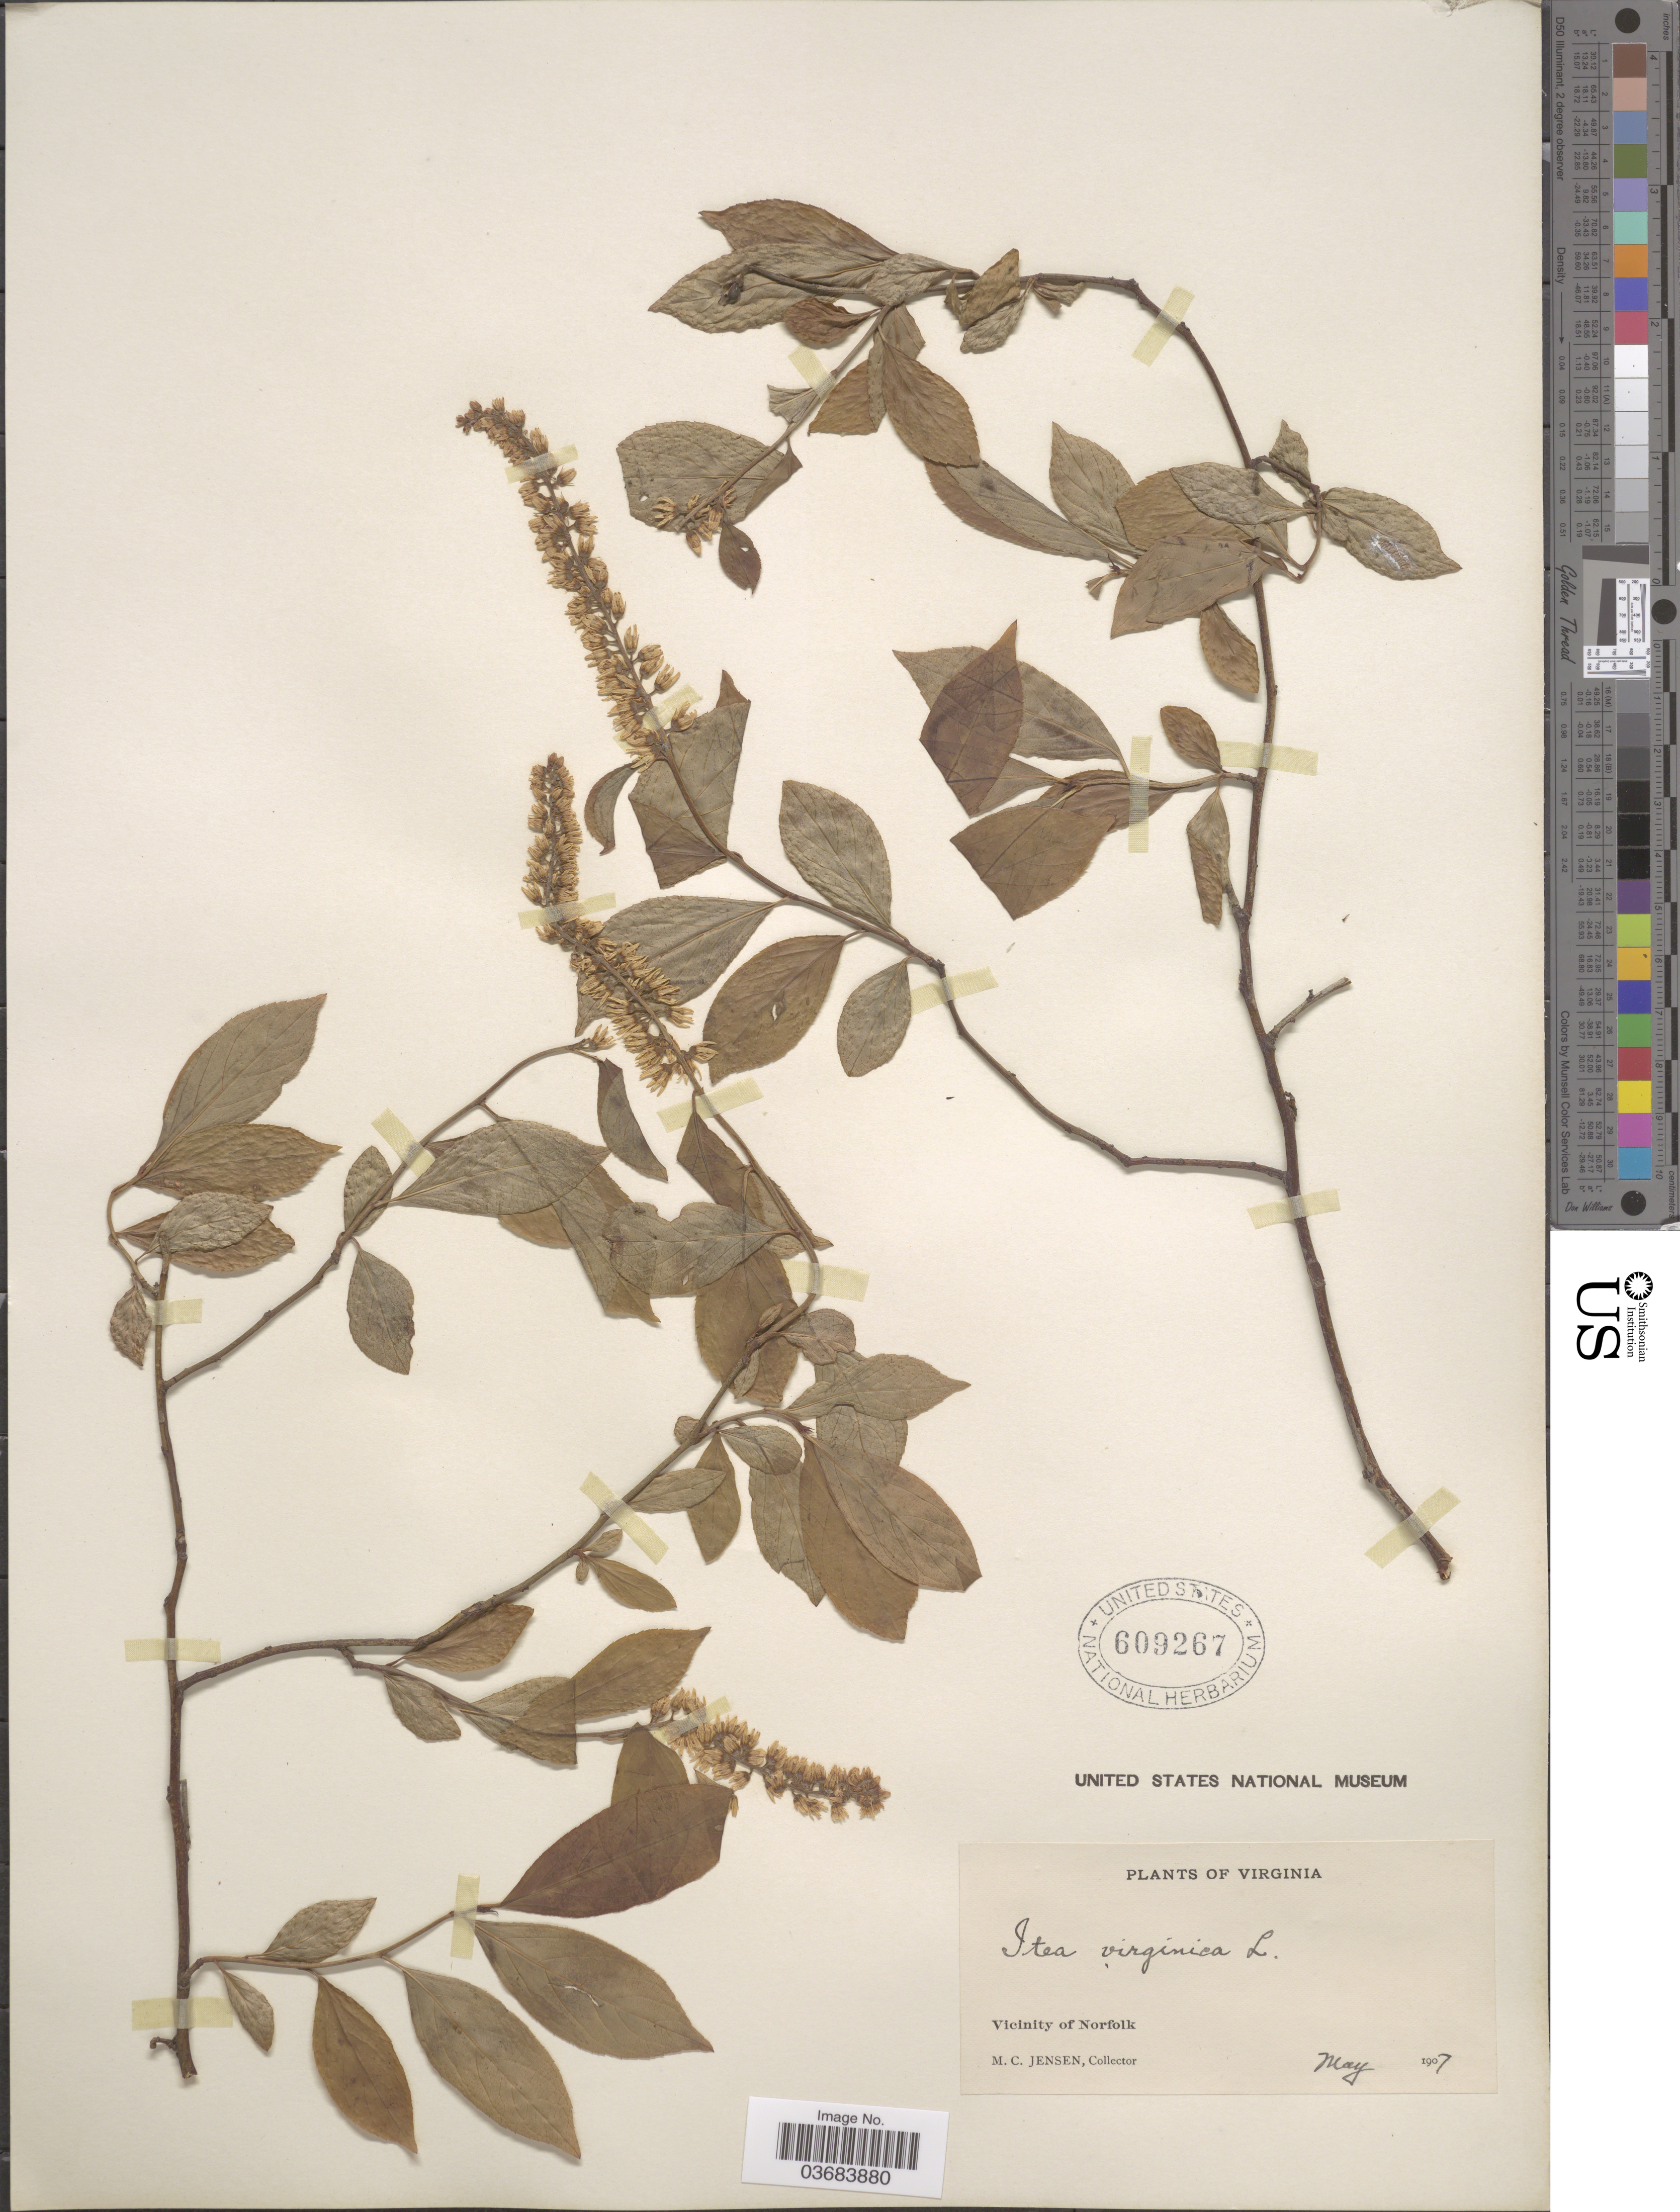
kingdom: Plantae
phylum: Tracheophyta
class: Magnoliopsida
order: Saxifragales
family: Iteaceae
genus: Itea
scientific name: Itea virginica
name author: L.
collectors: M. C. Jensen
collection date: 1907-05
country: United States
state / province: Virginia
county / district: City of Norfolk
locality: Vicinity of Norfolk.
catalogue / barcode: US 609267